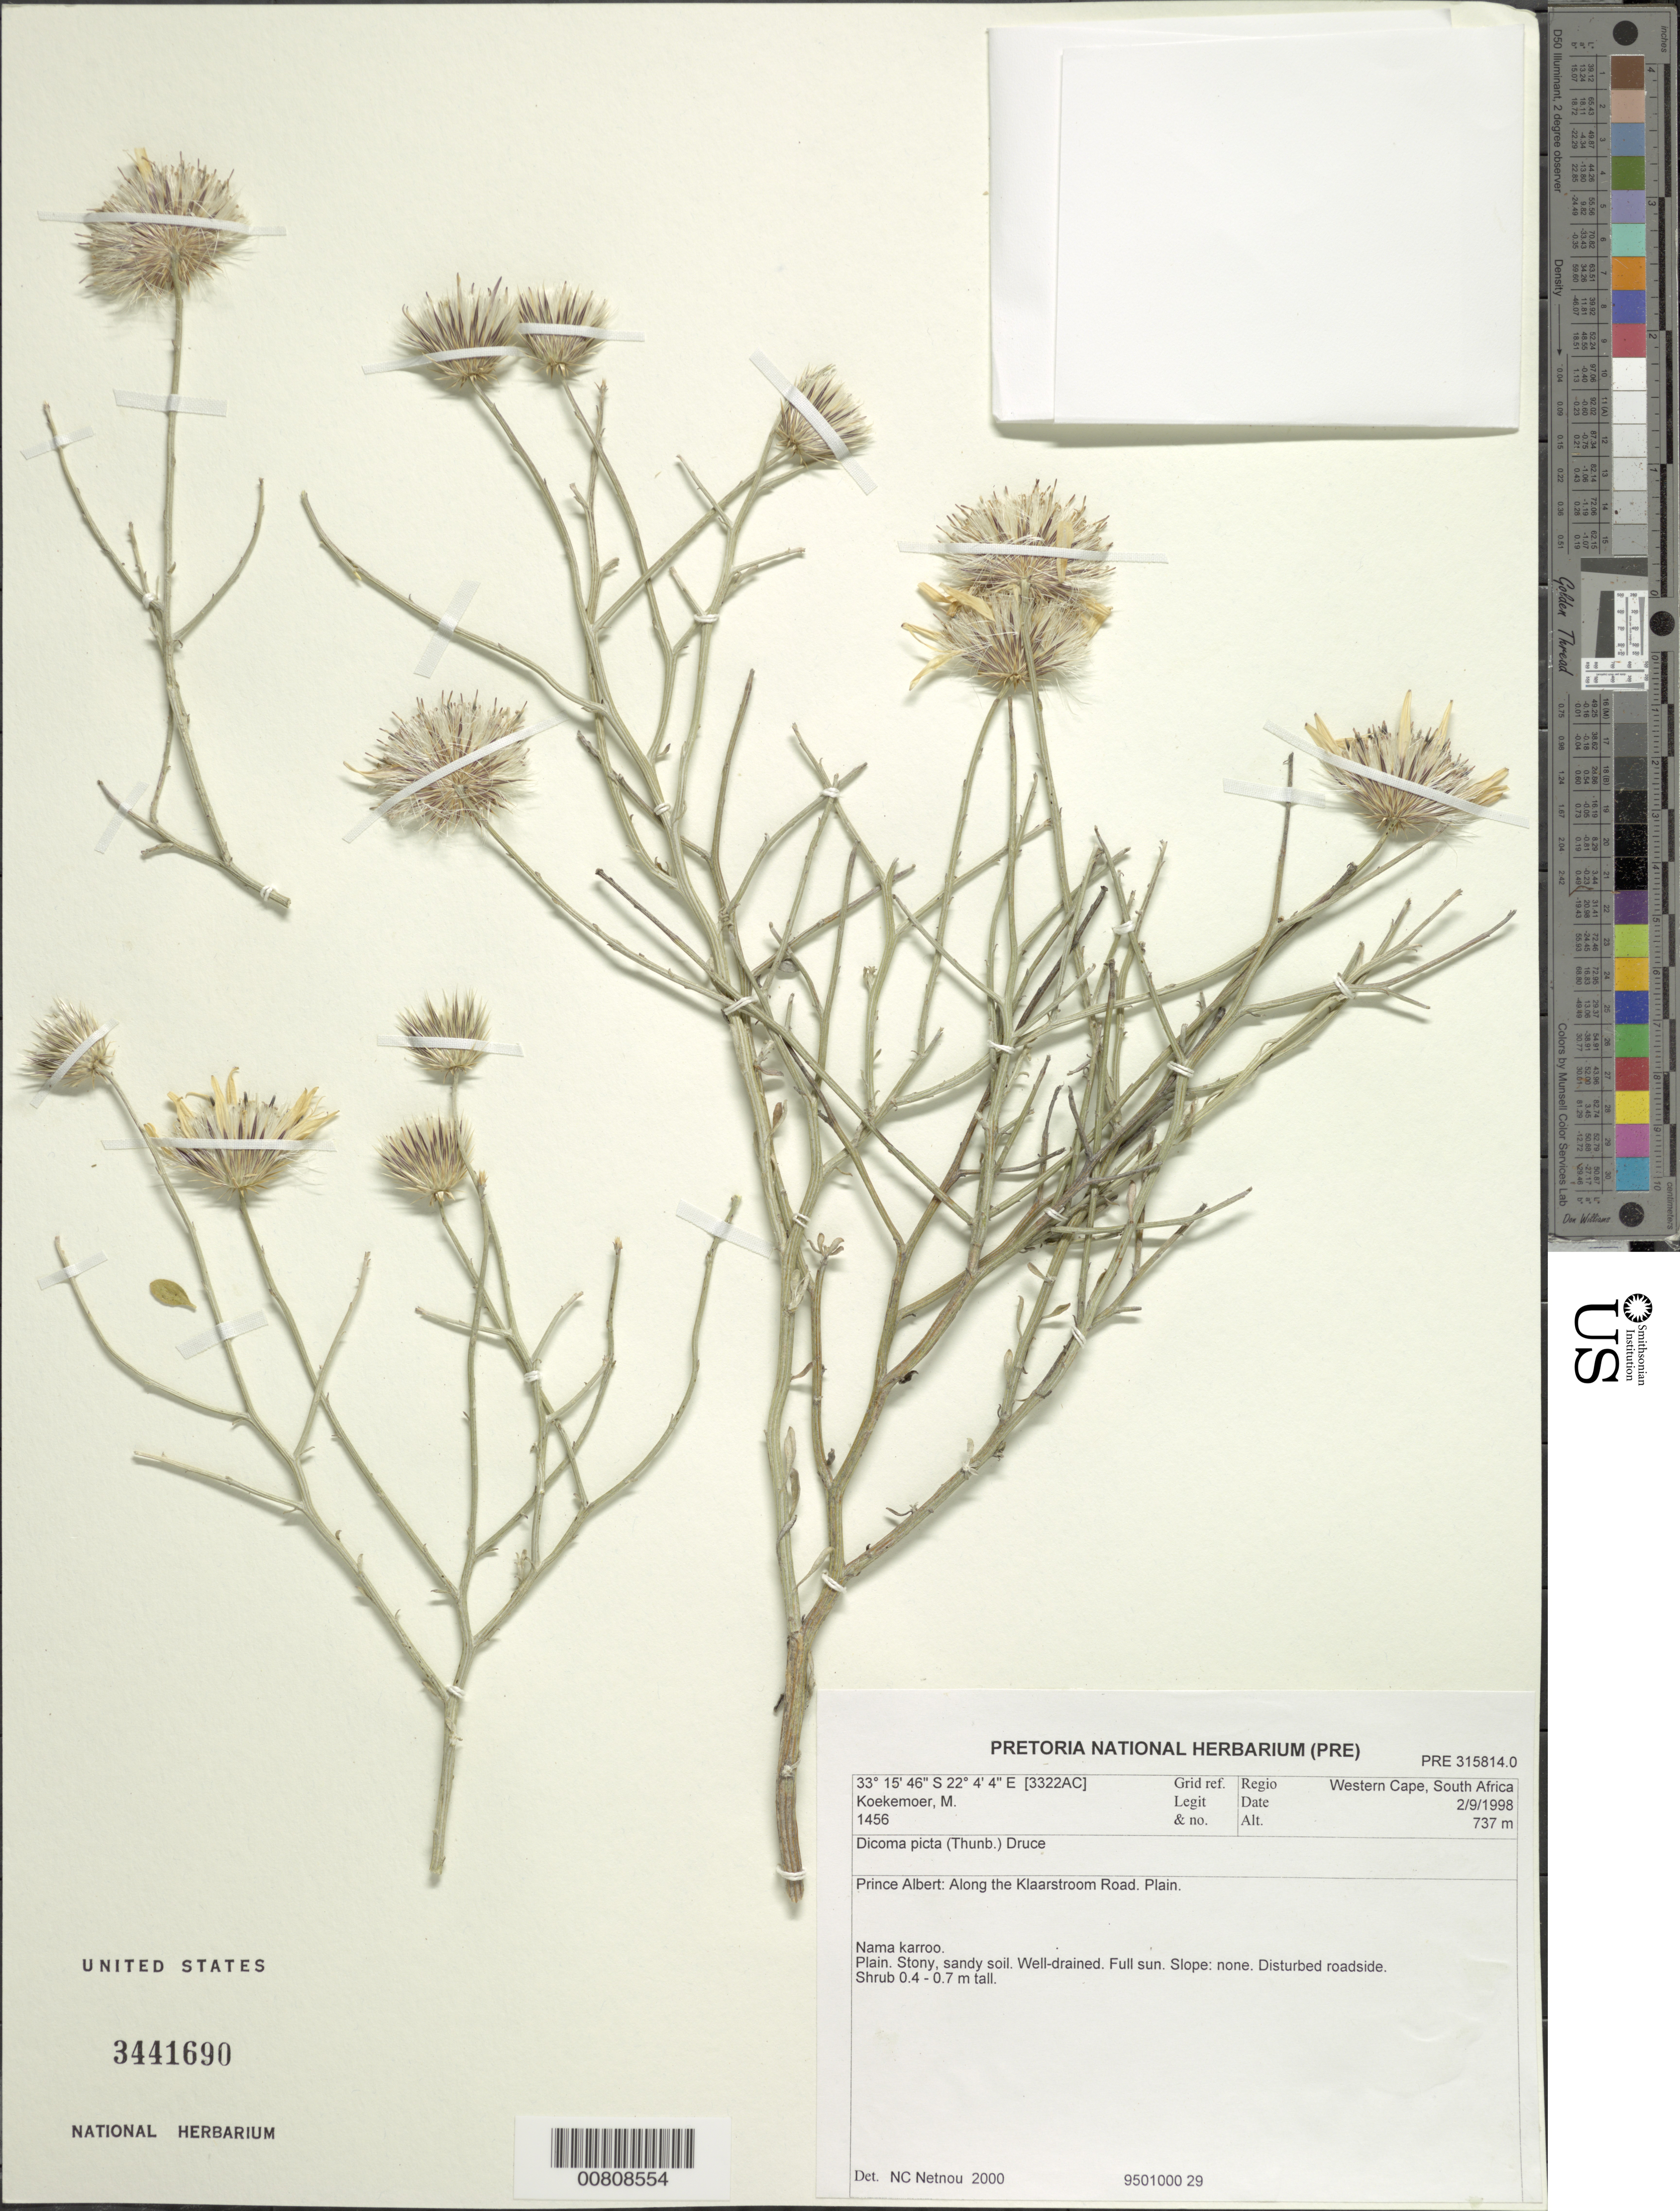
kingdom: Plantae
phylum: Tracheophyta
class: Magnoliopsida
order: Asterales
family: Asteraceae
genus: Dicoma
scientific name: Dicoma picta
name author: (Thunb.) Druce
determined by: Netnou, N. C.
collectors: M. Koekemoer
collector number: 1456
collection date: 1998-09-02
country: South Africa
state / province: Western Cape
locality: Prince Albert: along Klaarstroom Road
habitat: Plain; stony sandy soil; well-drained; full sun; slope: none; disturbed roadside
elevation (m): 737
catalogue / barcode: US 3441690